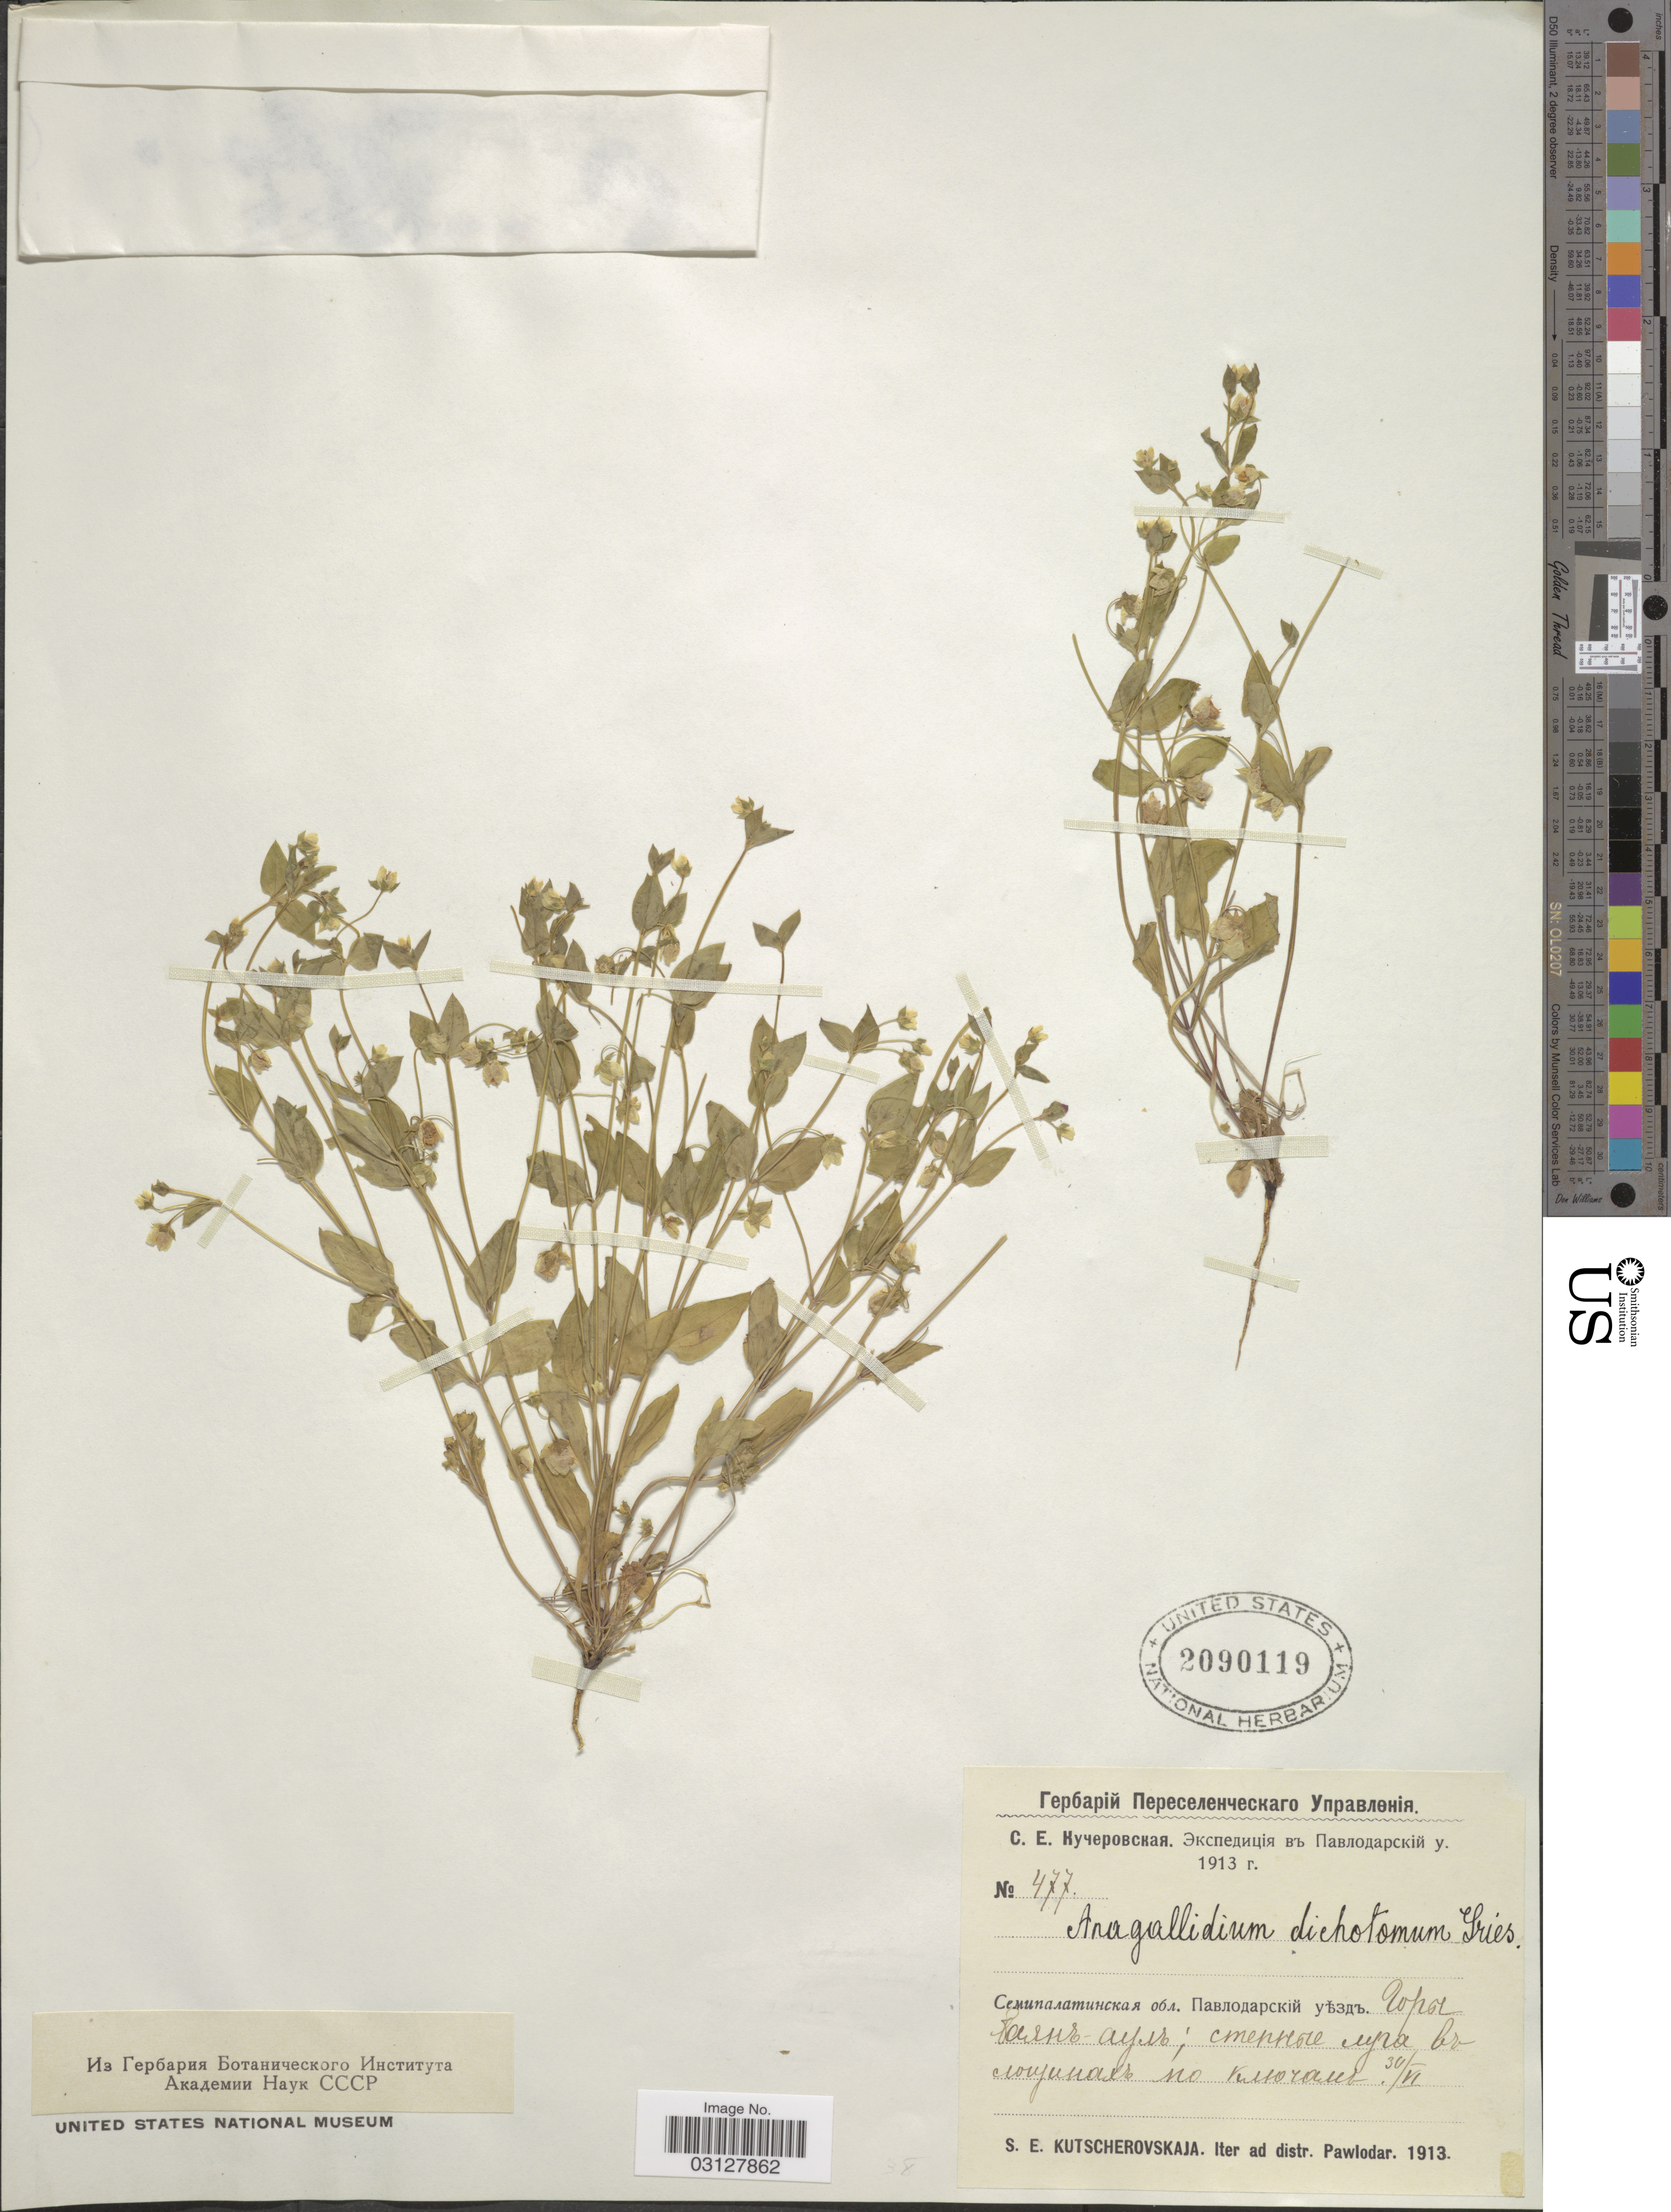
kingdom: Plantae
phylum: Tracheophyta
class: Magnoliopsida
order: Ericales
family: Primulaceae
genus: Anagallis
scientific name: Anagallis sp.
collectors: S. Kutscherovskaja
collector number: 477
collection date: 1913-06-30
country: Kazakhstan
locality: X. Iter ad distr. Pawlodar.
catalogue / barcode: US 2090119